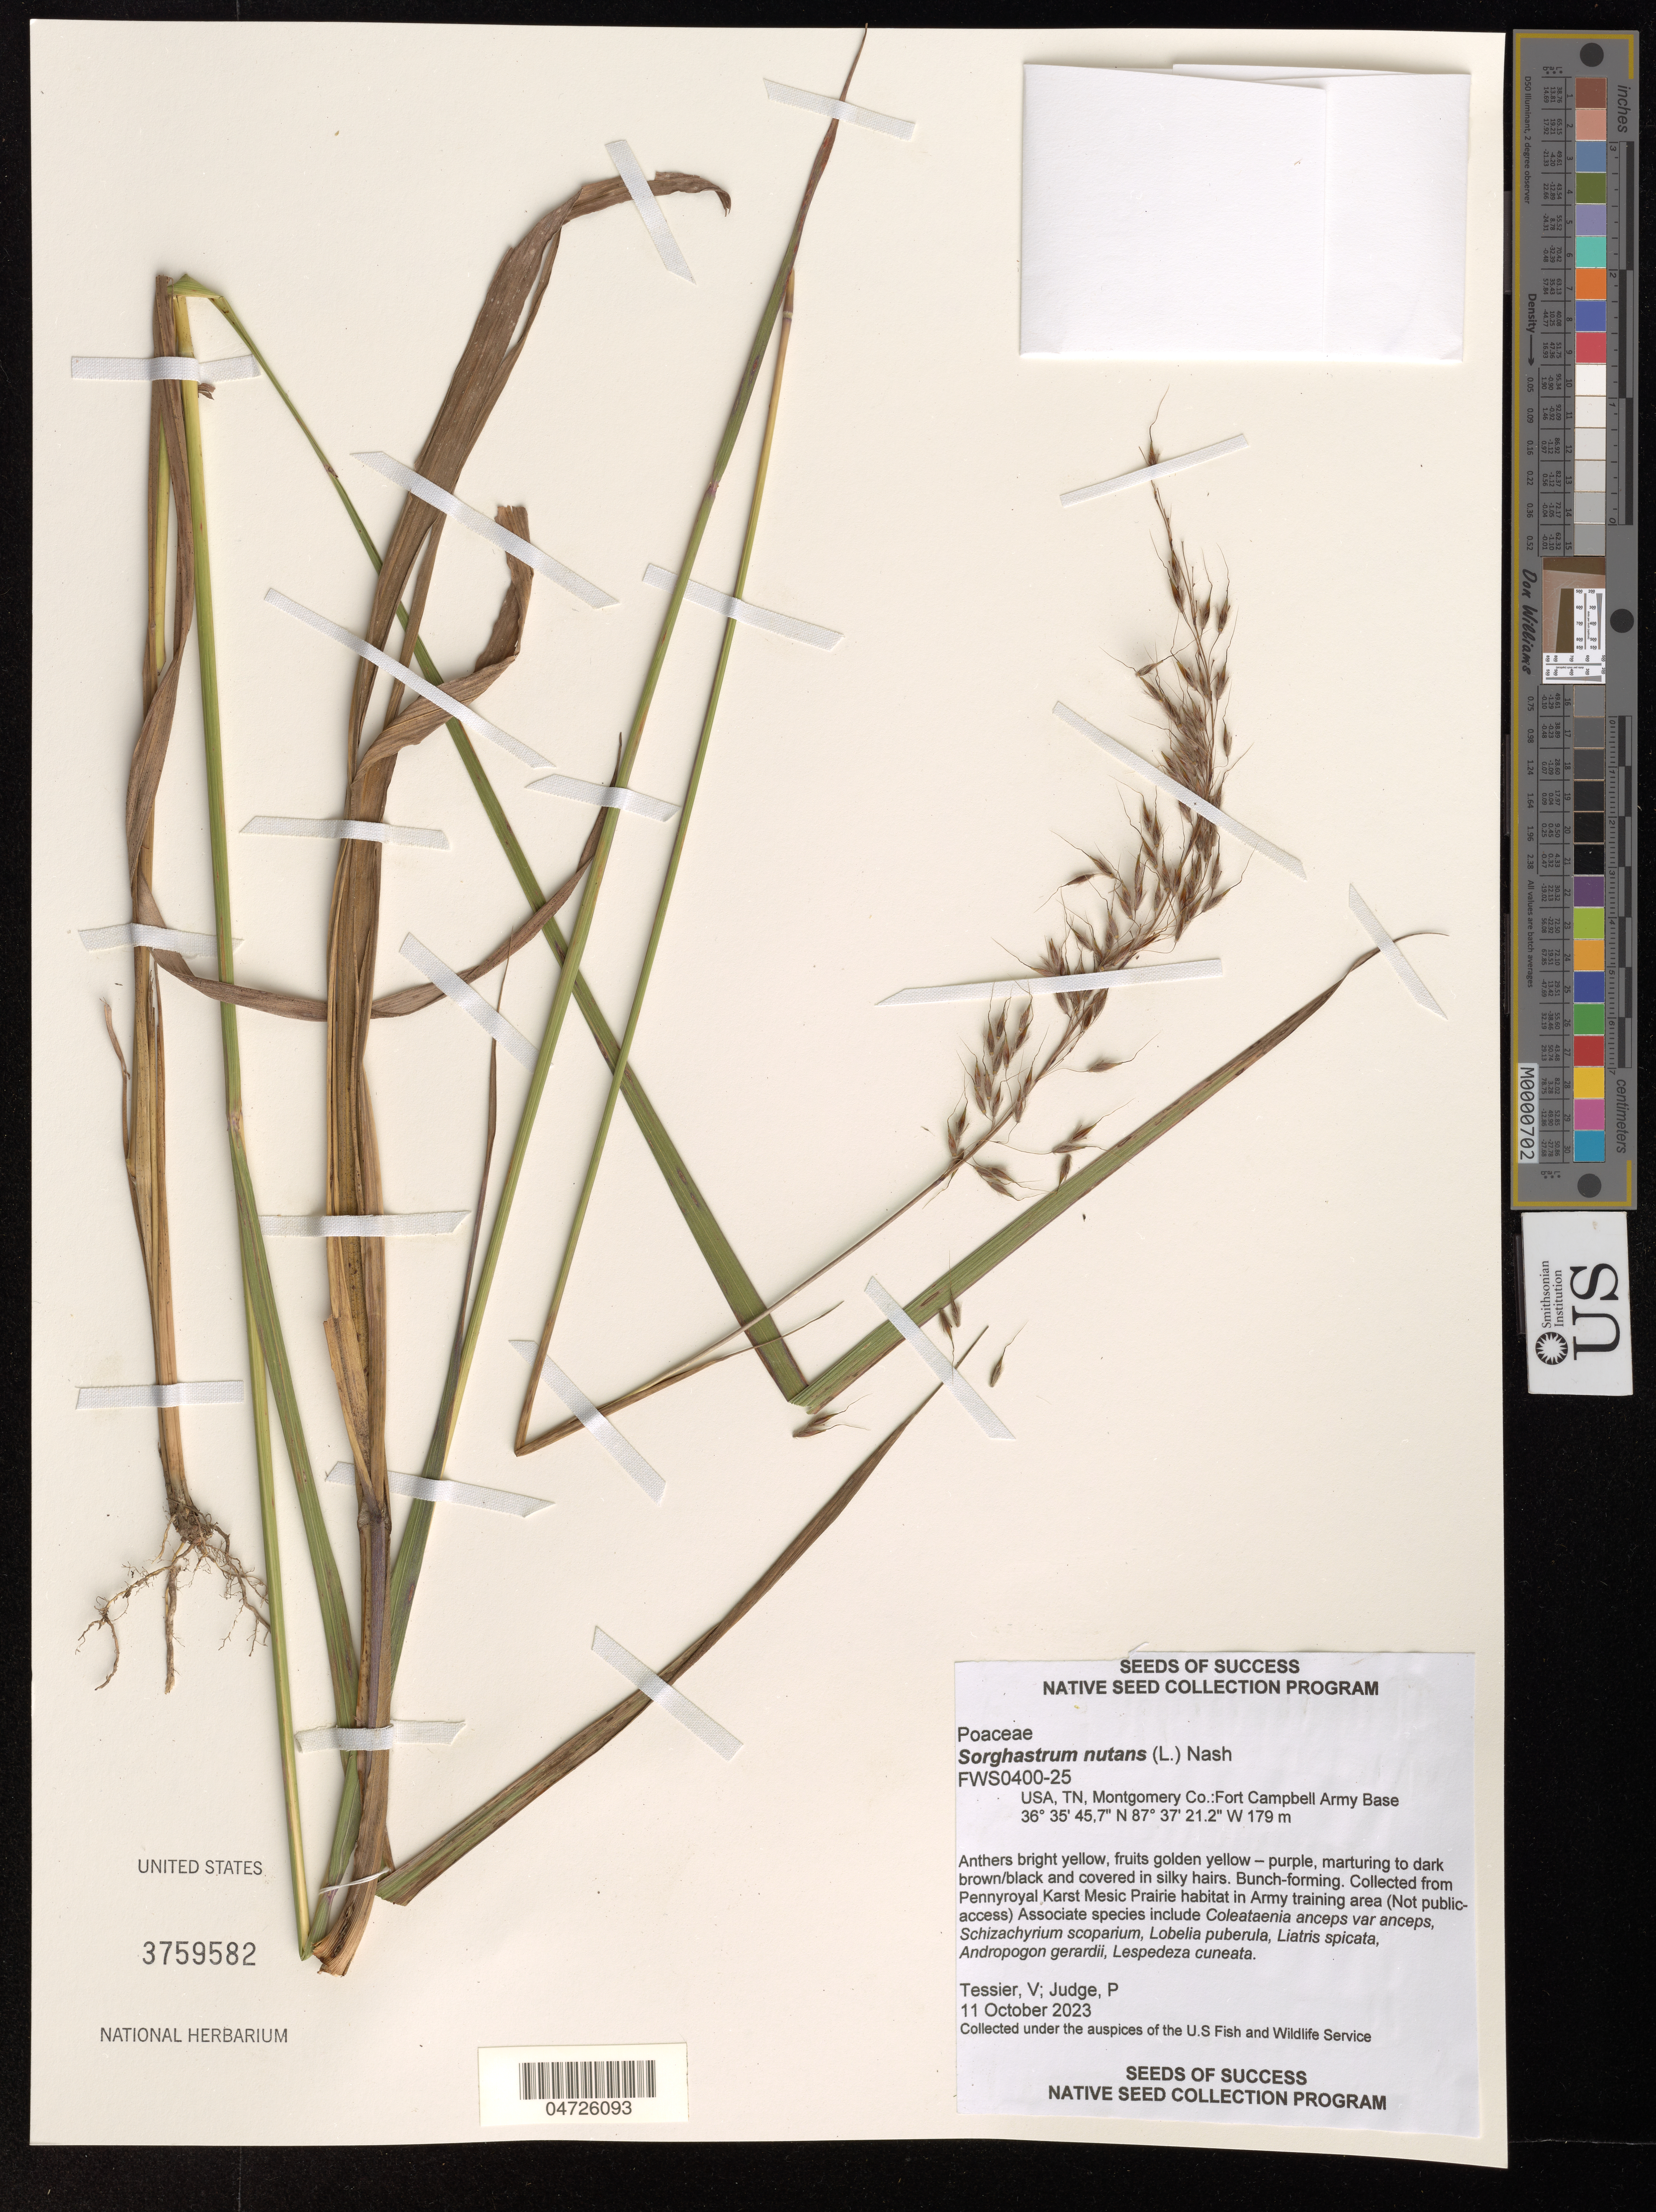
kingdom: Plantae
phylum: Tracheophyta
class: Liliopsida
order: Poales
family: Poaceae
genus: Sorghastrum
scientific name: Sorghastrum nutans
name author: (L.) Nash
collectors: V. Tessier & P. Judge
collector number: FWS0400-25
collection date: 2023-10-11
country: United States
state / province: Tennessee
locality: Montgomery Co.: Fort Campbell Army Base. Collected from Pennyroyal Karst Mesic Prairie habitat in Army training area (Not public-access).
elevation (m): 179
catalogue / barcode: US 3759582